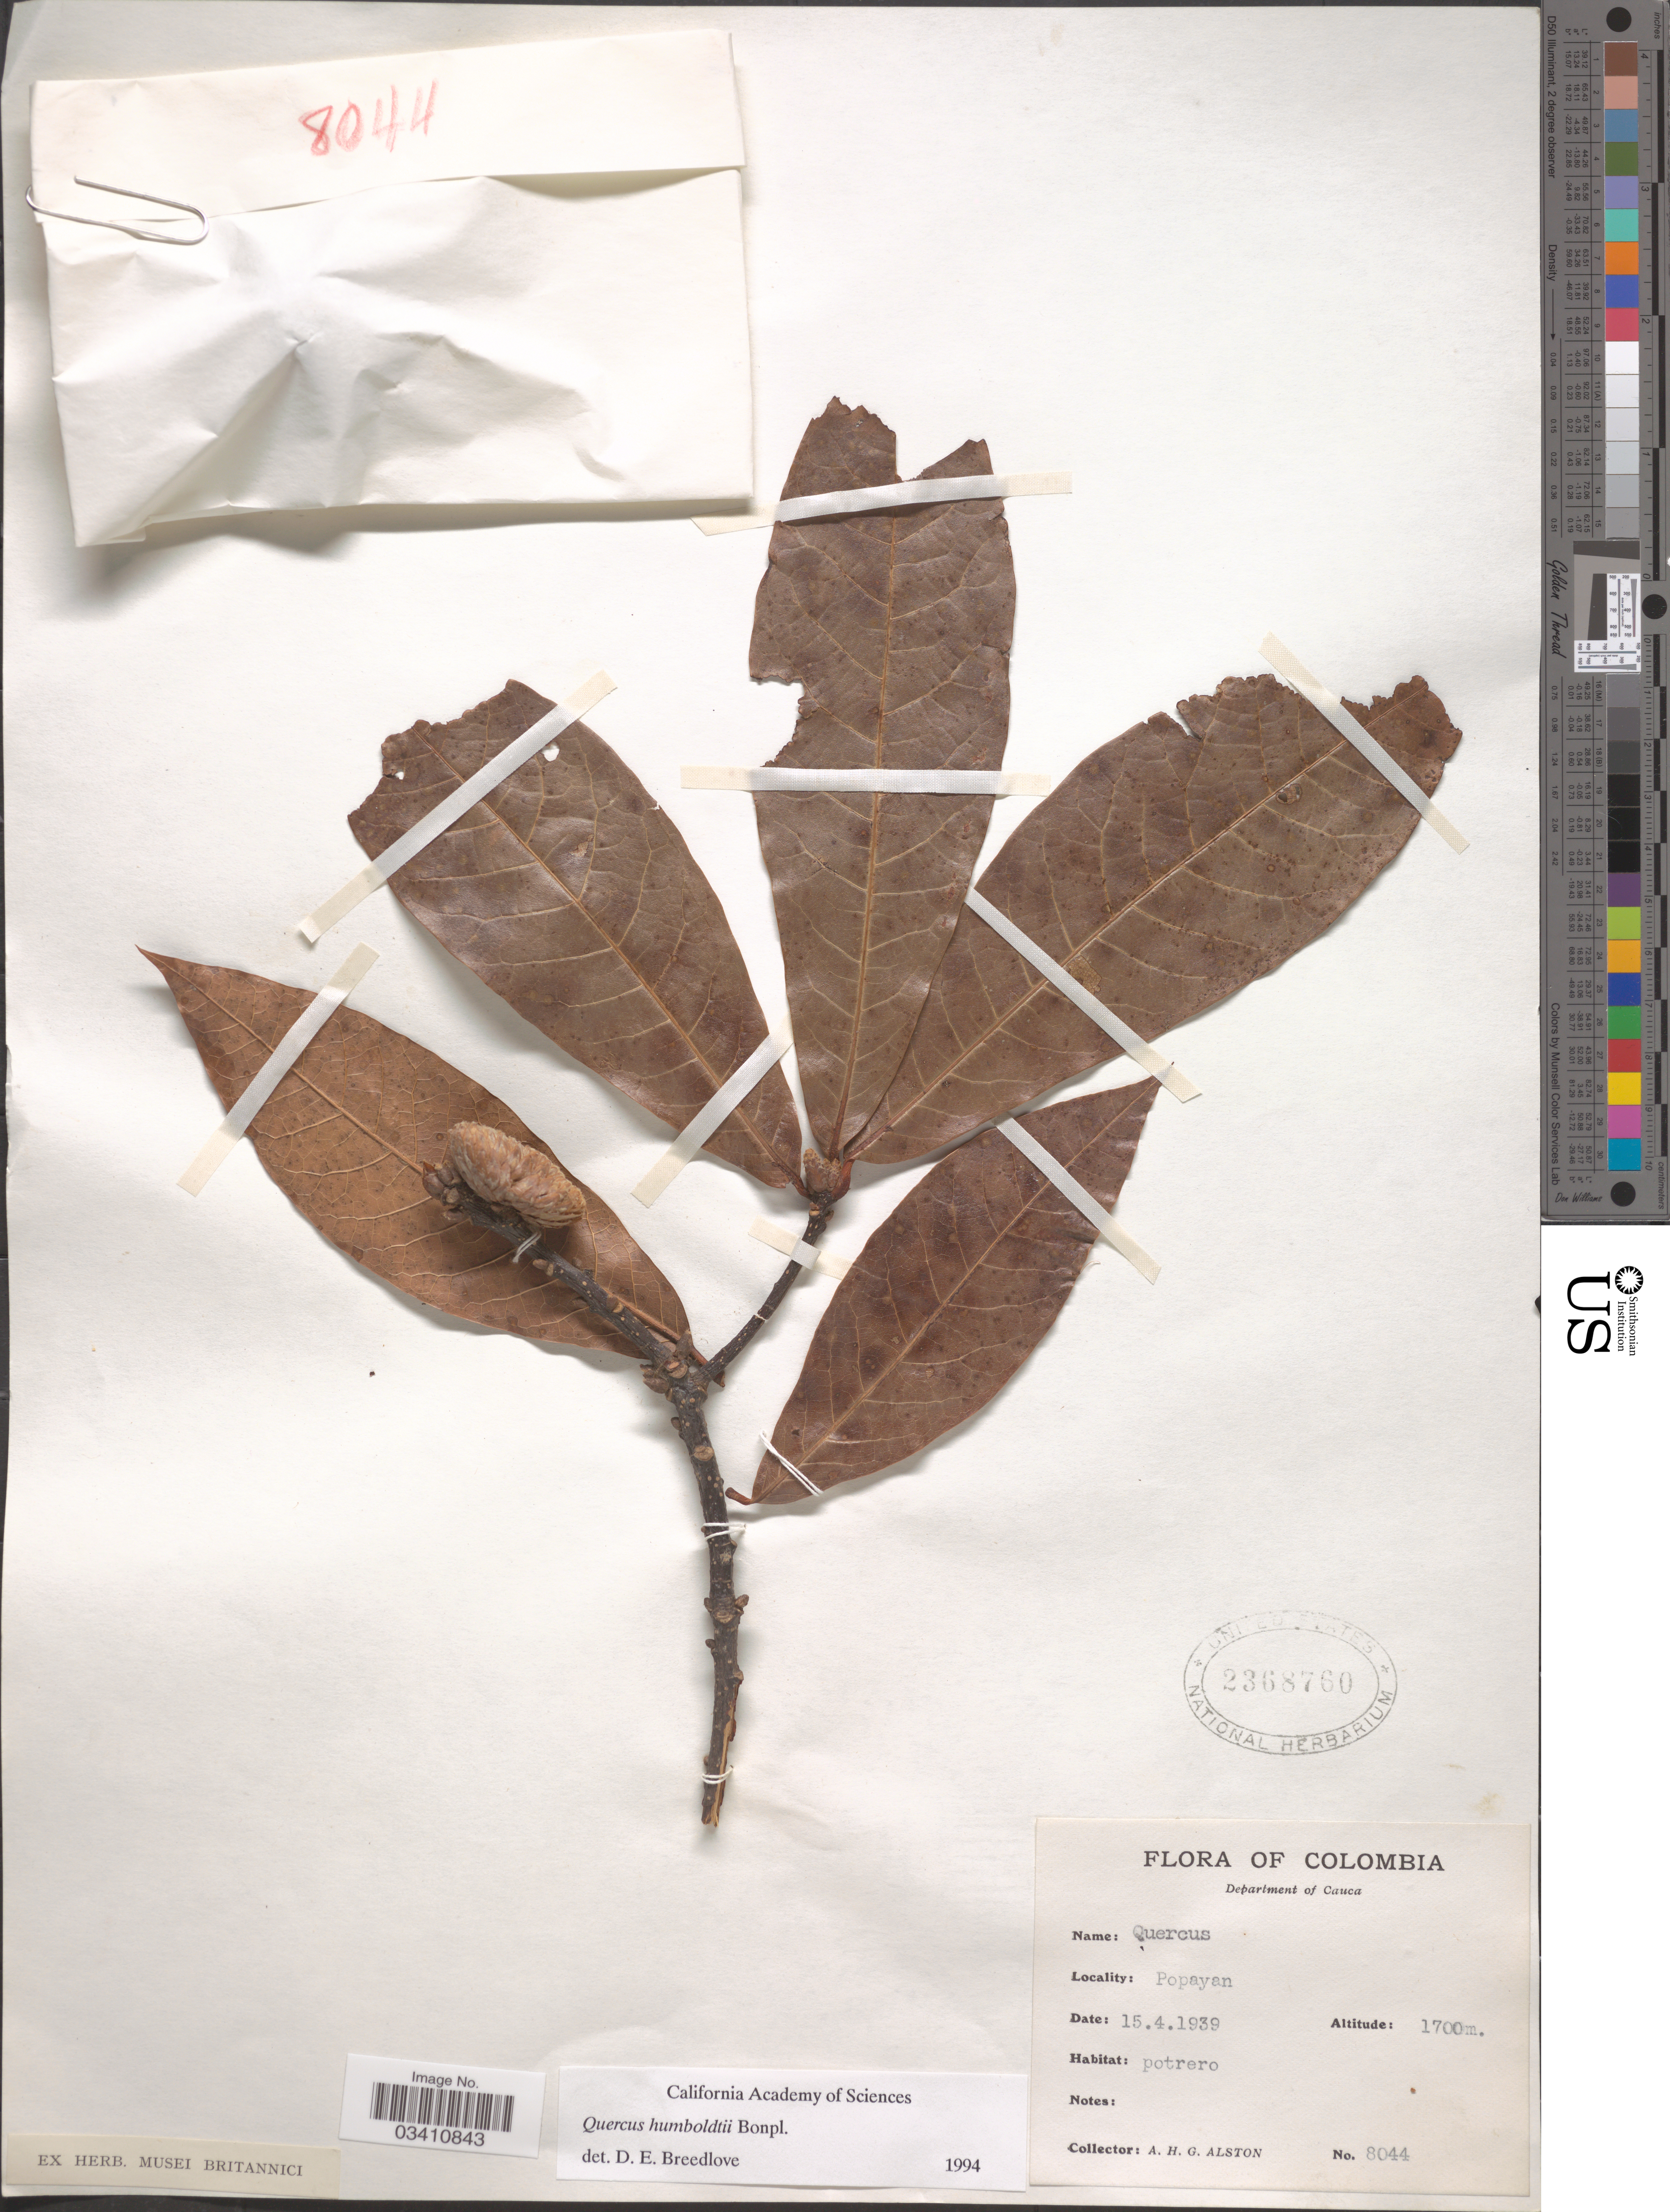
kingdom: Plantae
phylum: Tracheophyta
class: Magnoliopsida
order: Fagales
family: Fagaceae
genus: Quercus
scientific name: Quercus humboldtii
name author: Bonpl.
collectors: A. H. Alston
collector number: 8044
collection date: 1939-04-15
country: Colombia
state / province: Cauca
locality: Department of Cauca. Popayan.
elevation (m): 1700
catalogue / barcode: US 2368760